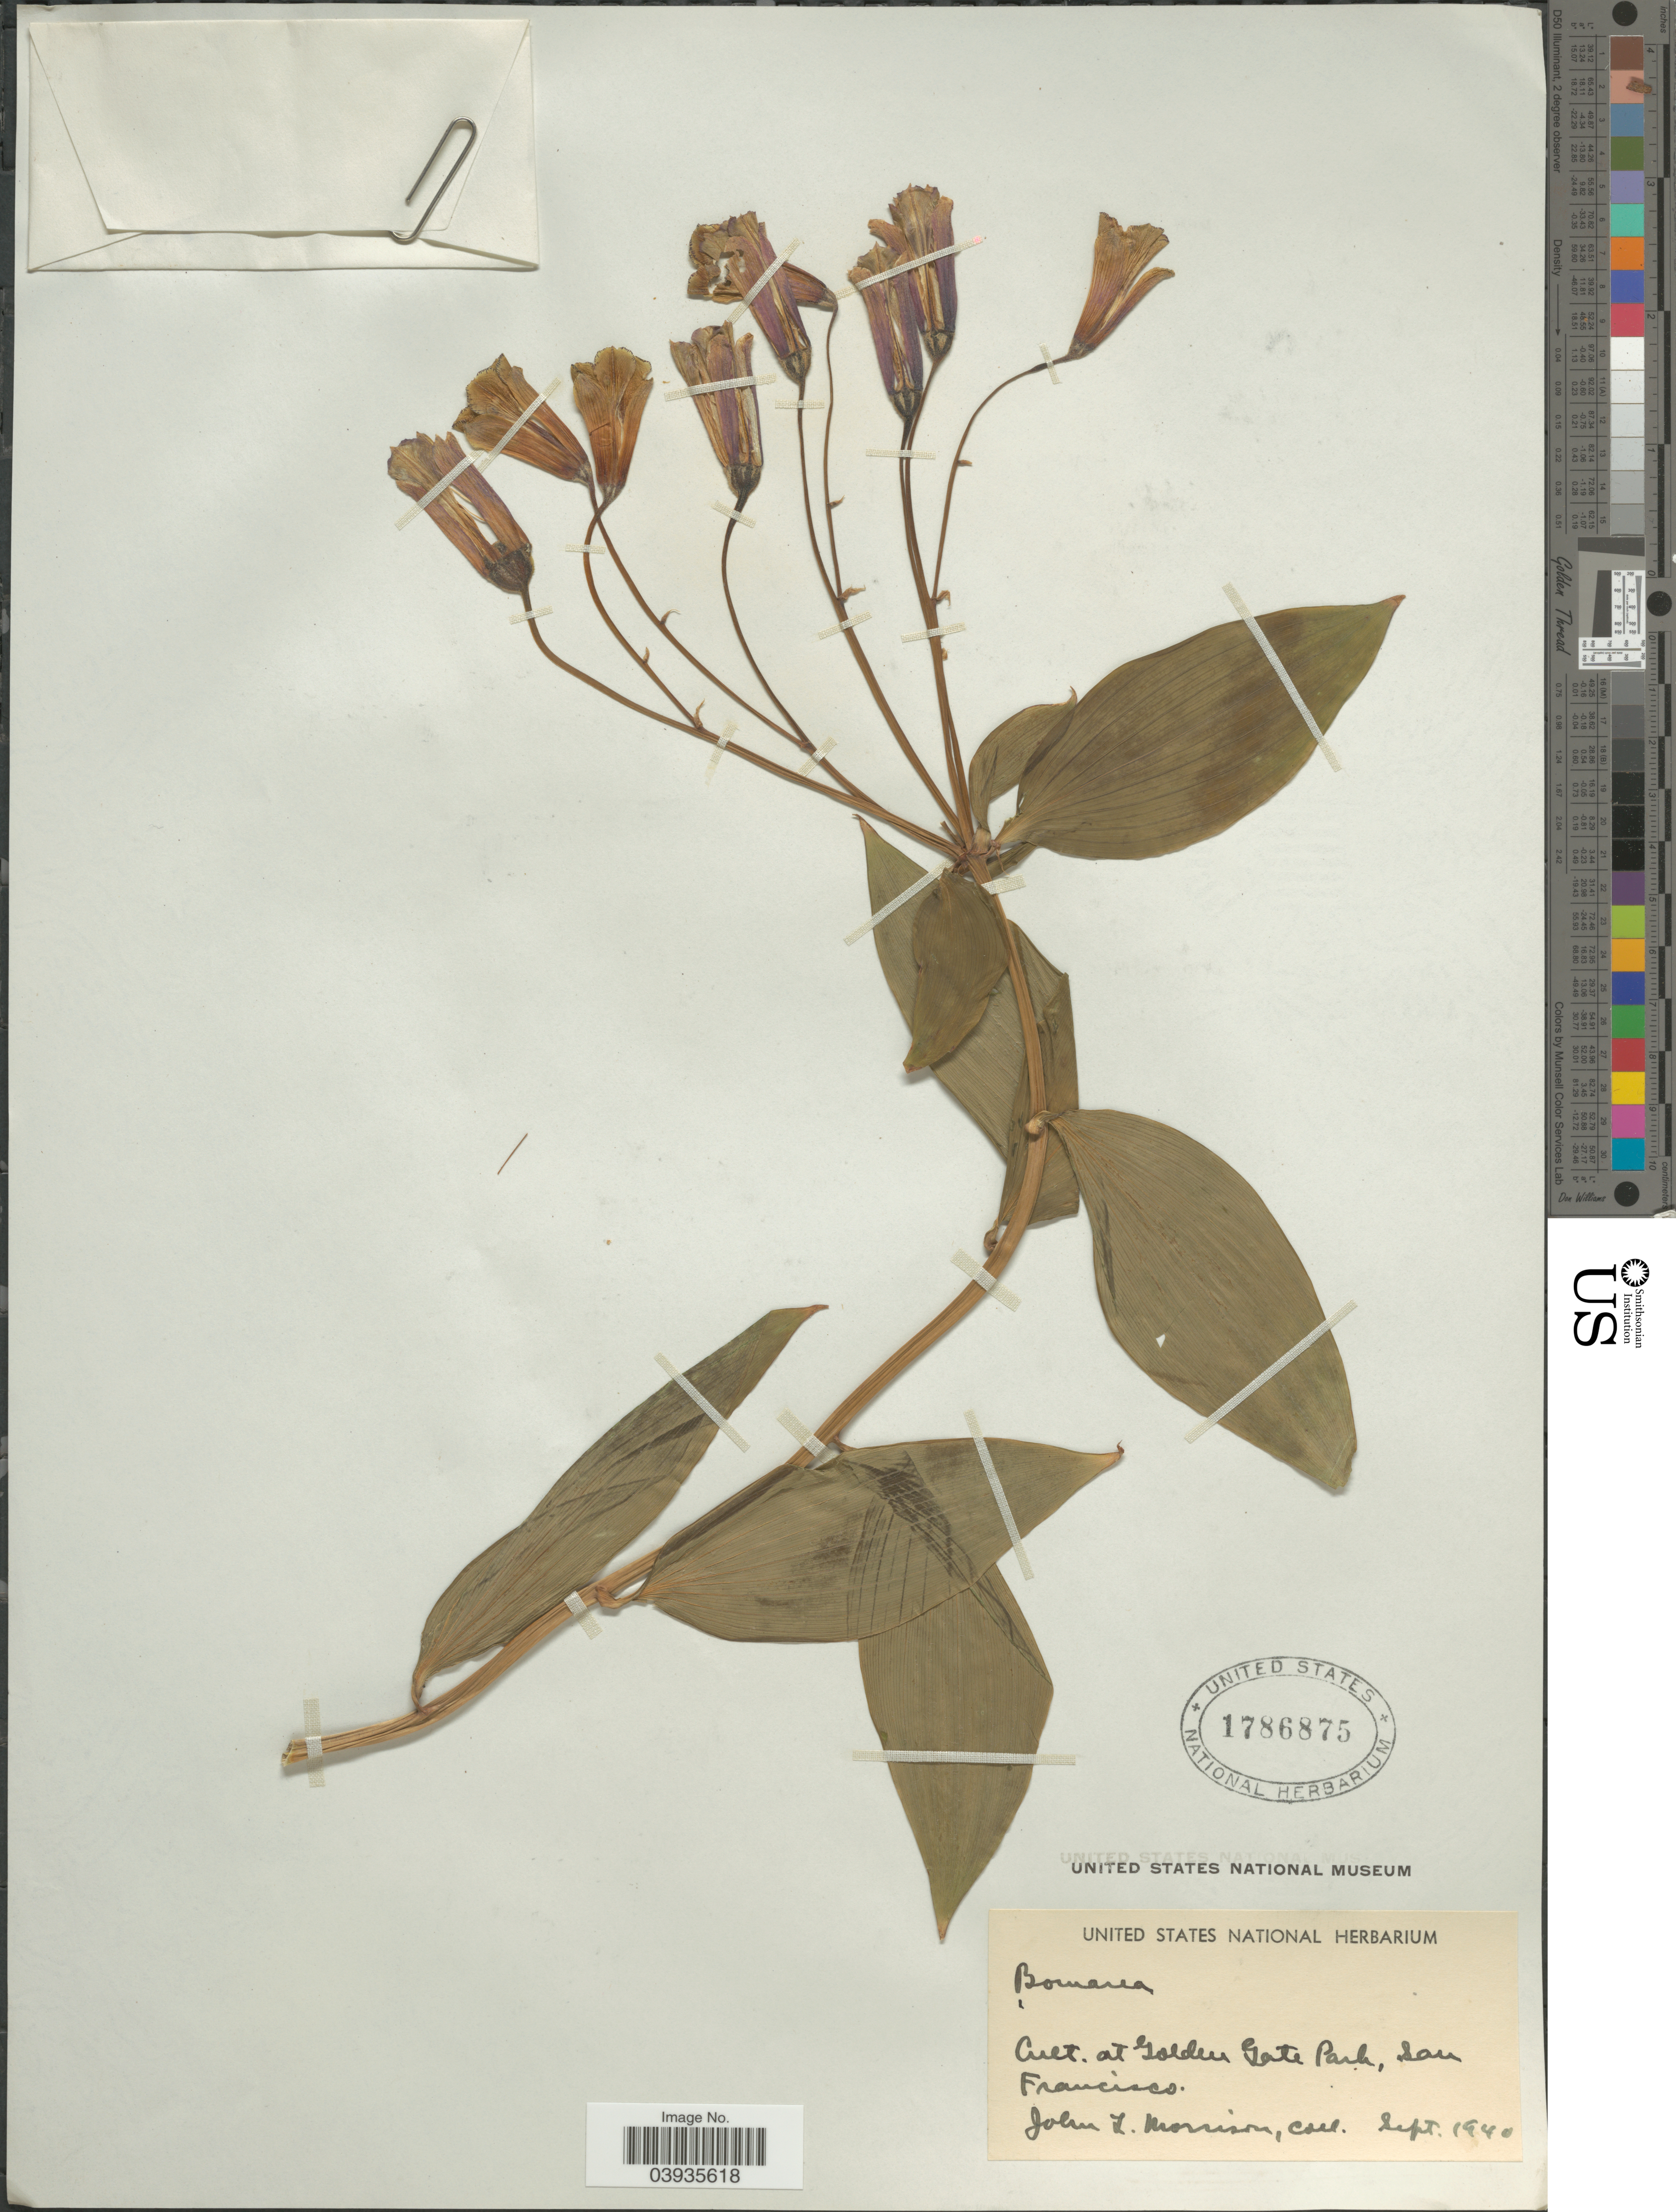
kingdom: Plantae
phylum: Tracheophyta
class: Liliopsida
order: Liliales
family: Alstroemeriaceae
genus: Bomarea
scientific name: Bomarea sp.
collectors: J. Morrison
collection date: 1940-09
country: United States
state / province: California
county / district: San Francisco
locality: Cult. at Golden Gate Park, San Francisco.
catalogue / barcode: US 1786875